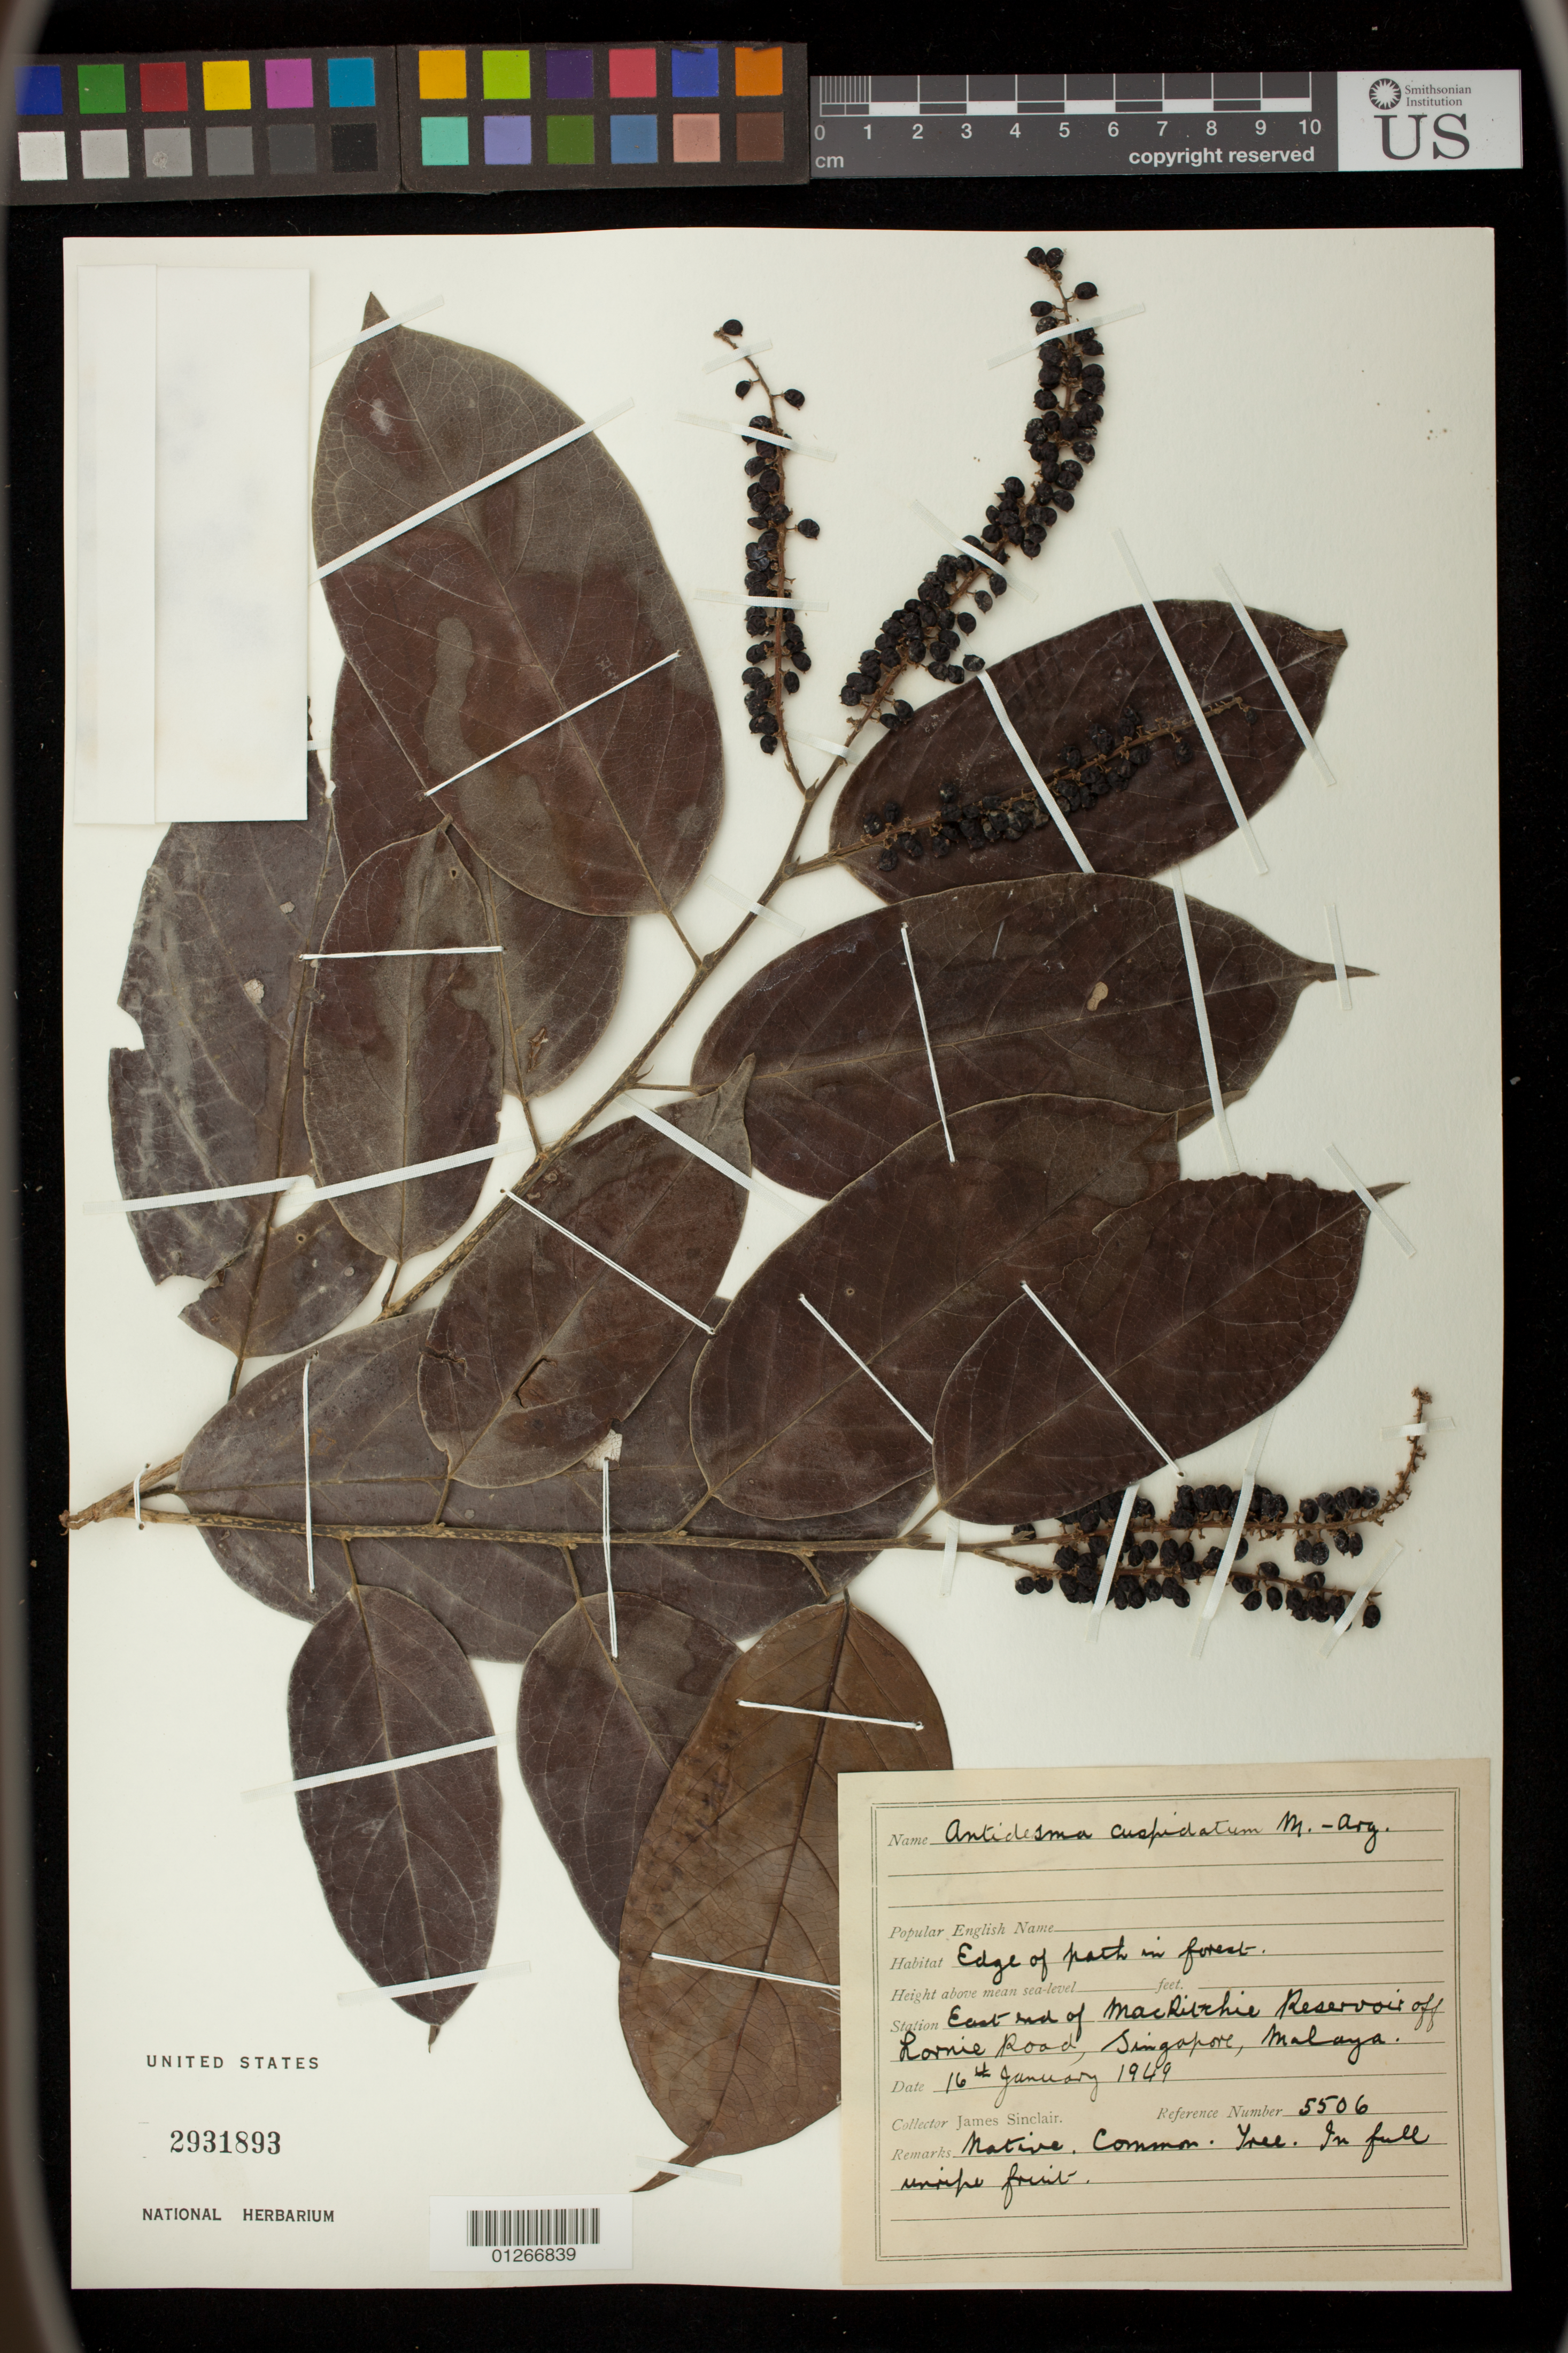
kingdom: Plantae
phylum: Tracheophyta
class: Magnoliopsida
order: Malpighiales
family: Phyllanthaceae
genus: Antidesma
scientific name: Antidesma cuspidatum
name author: Müll. Arg.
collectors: J. Sinclair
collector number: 5506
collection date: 1949-01-16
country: Singapore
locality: East end of MacRitchie Reservoir off Lornie Road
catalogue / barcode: US 2931893